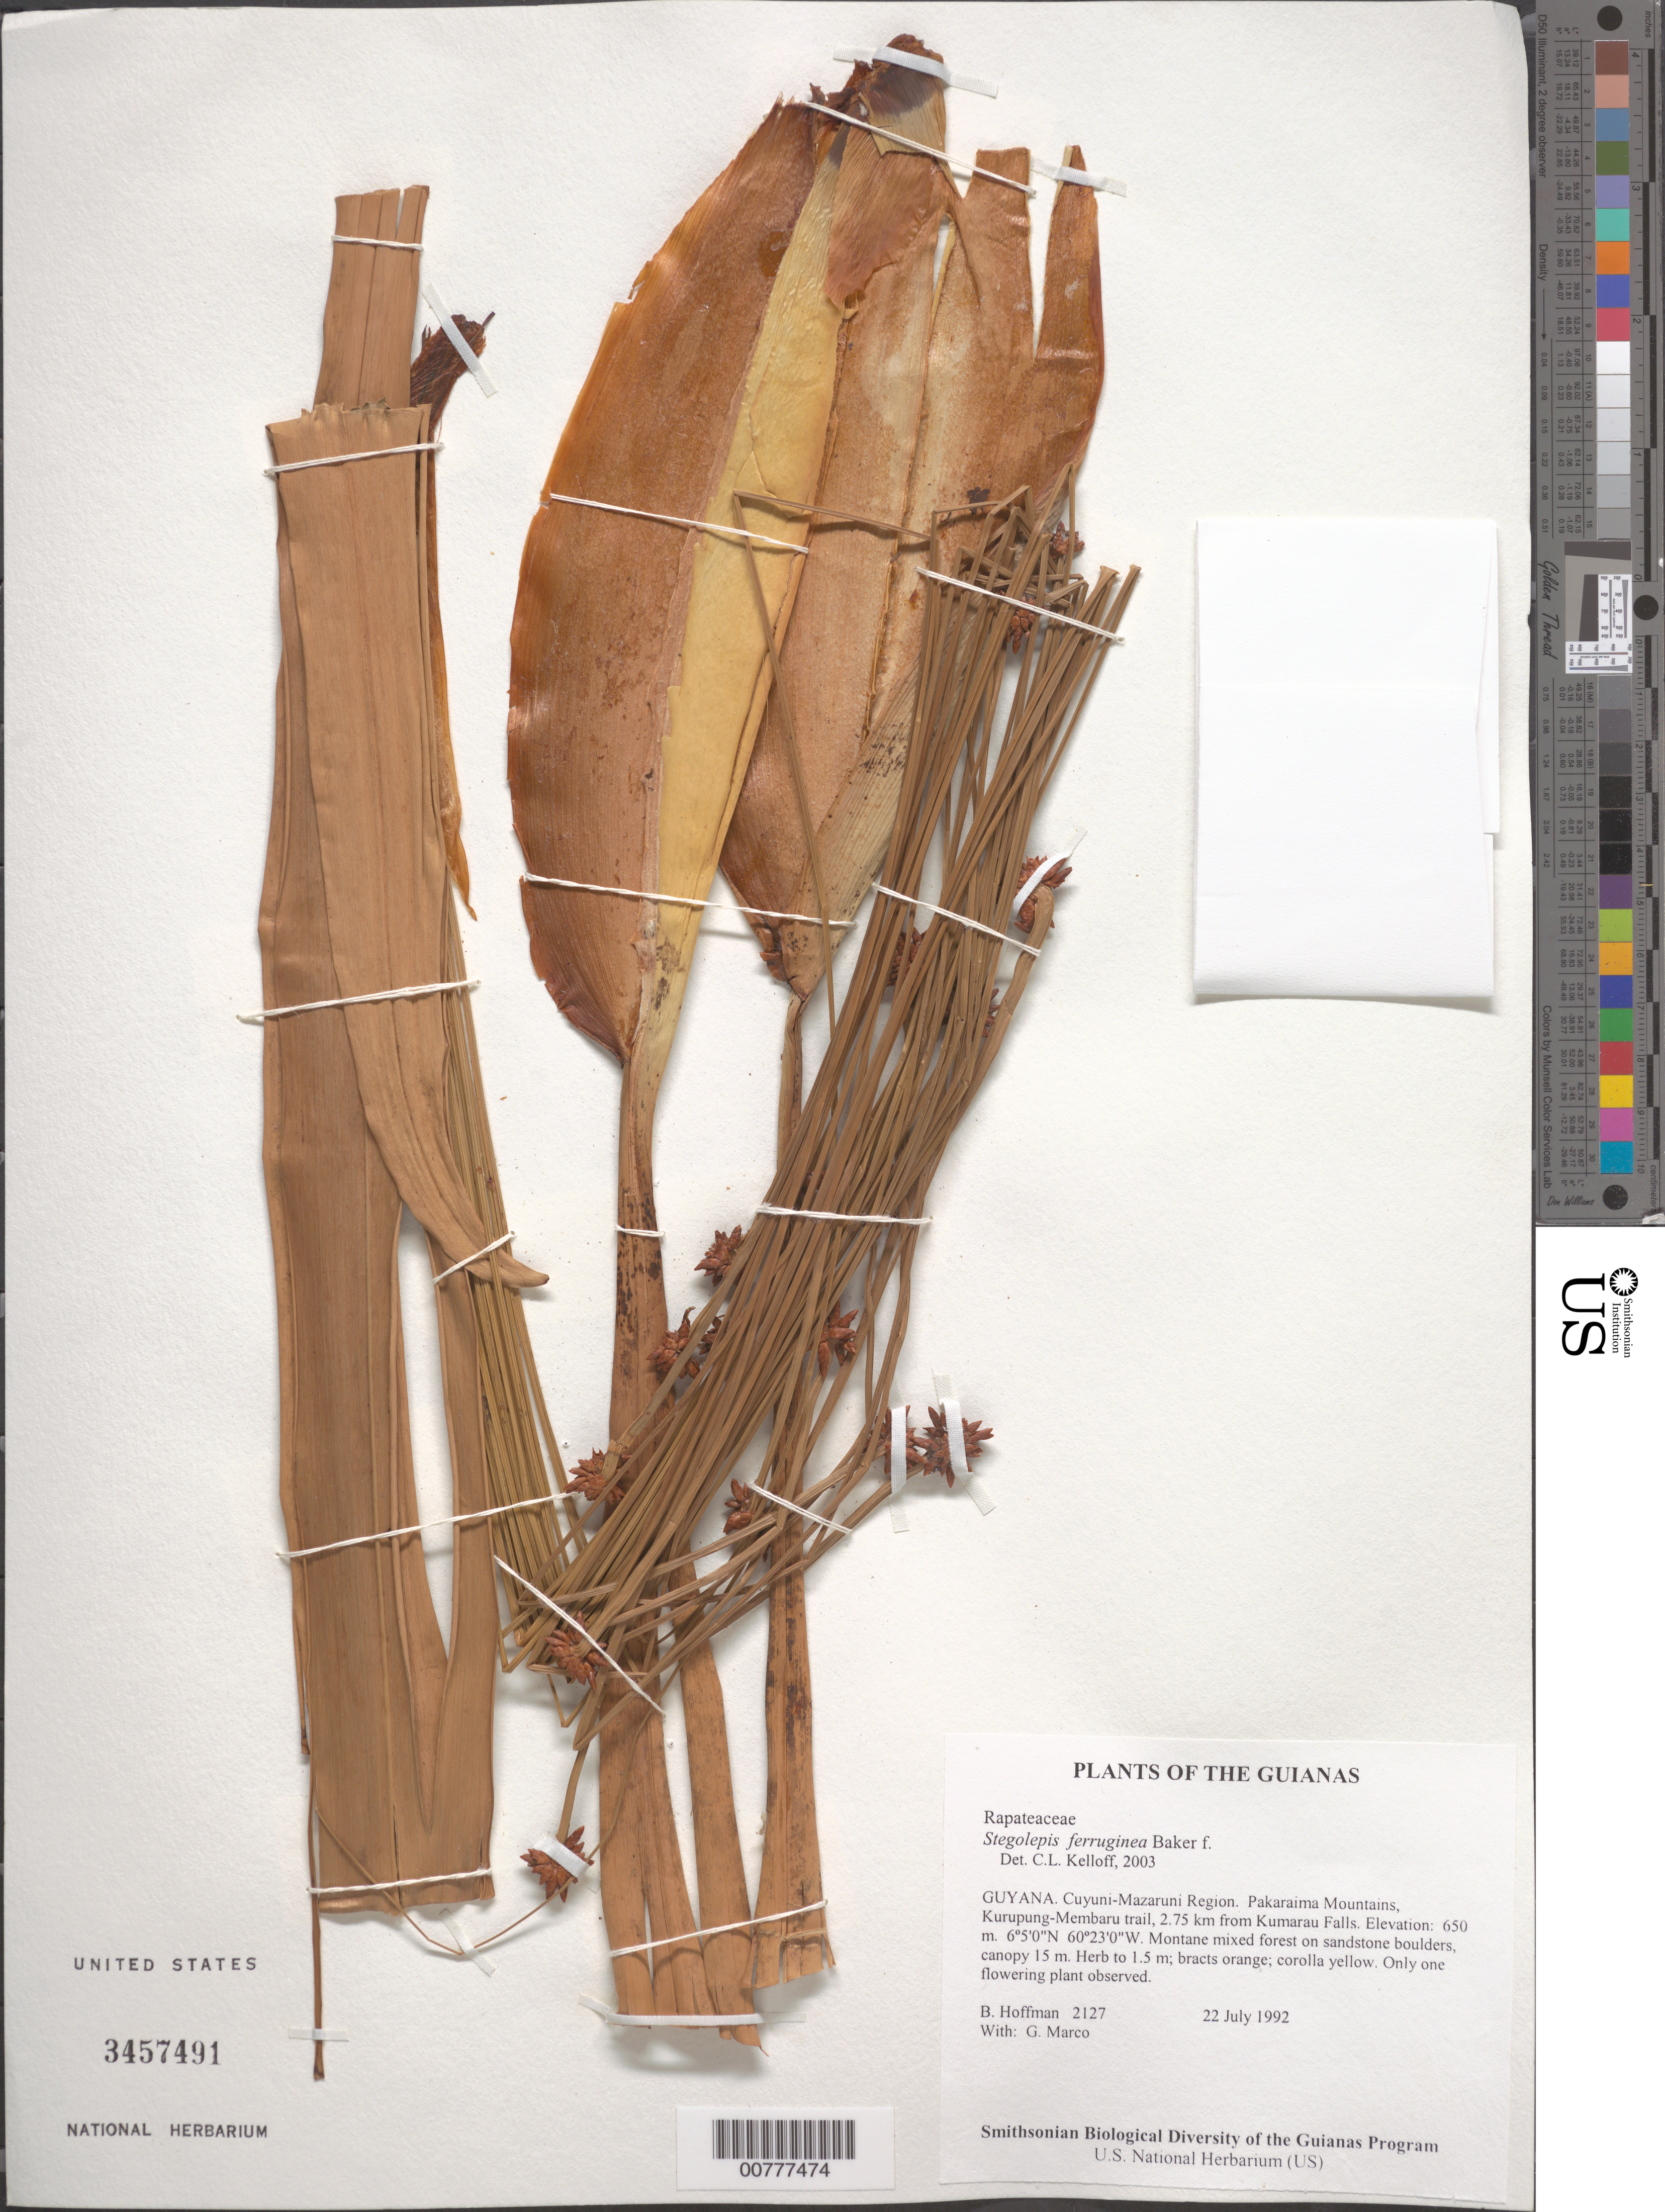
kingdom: Plantae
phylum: Tracheophyta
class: Liliopsida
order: Poales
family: Rapateaceae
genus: Stegolepis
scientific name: Stegolepis ferruginea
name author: Baker f.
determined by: Kelloff, Carol L., (US), Smithsonian Institution - National Museum of Natural History (UNITED STATES)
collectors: B. Hoffman & G. Marco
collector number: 2127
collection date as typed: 22 July 1992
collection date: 1992-07-22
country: Guyana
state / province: Cuyuni-Mazaruni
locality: Pakaraima Mountains, Kurupung-Membaru trail, 2.75 km WSW from Kumarau Falls on Kurupung River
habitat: Montane mixed forest on sandstone boulders, canopy 15 m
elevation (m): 650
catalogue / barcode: US 3457491